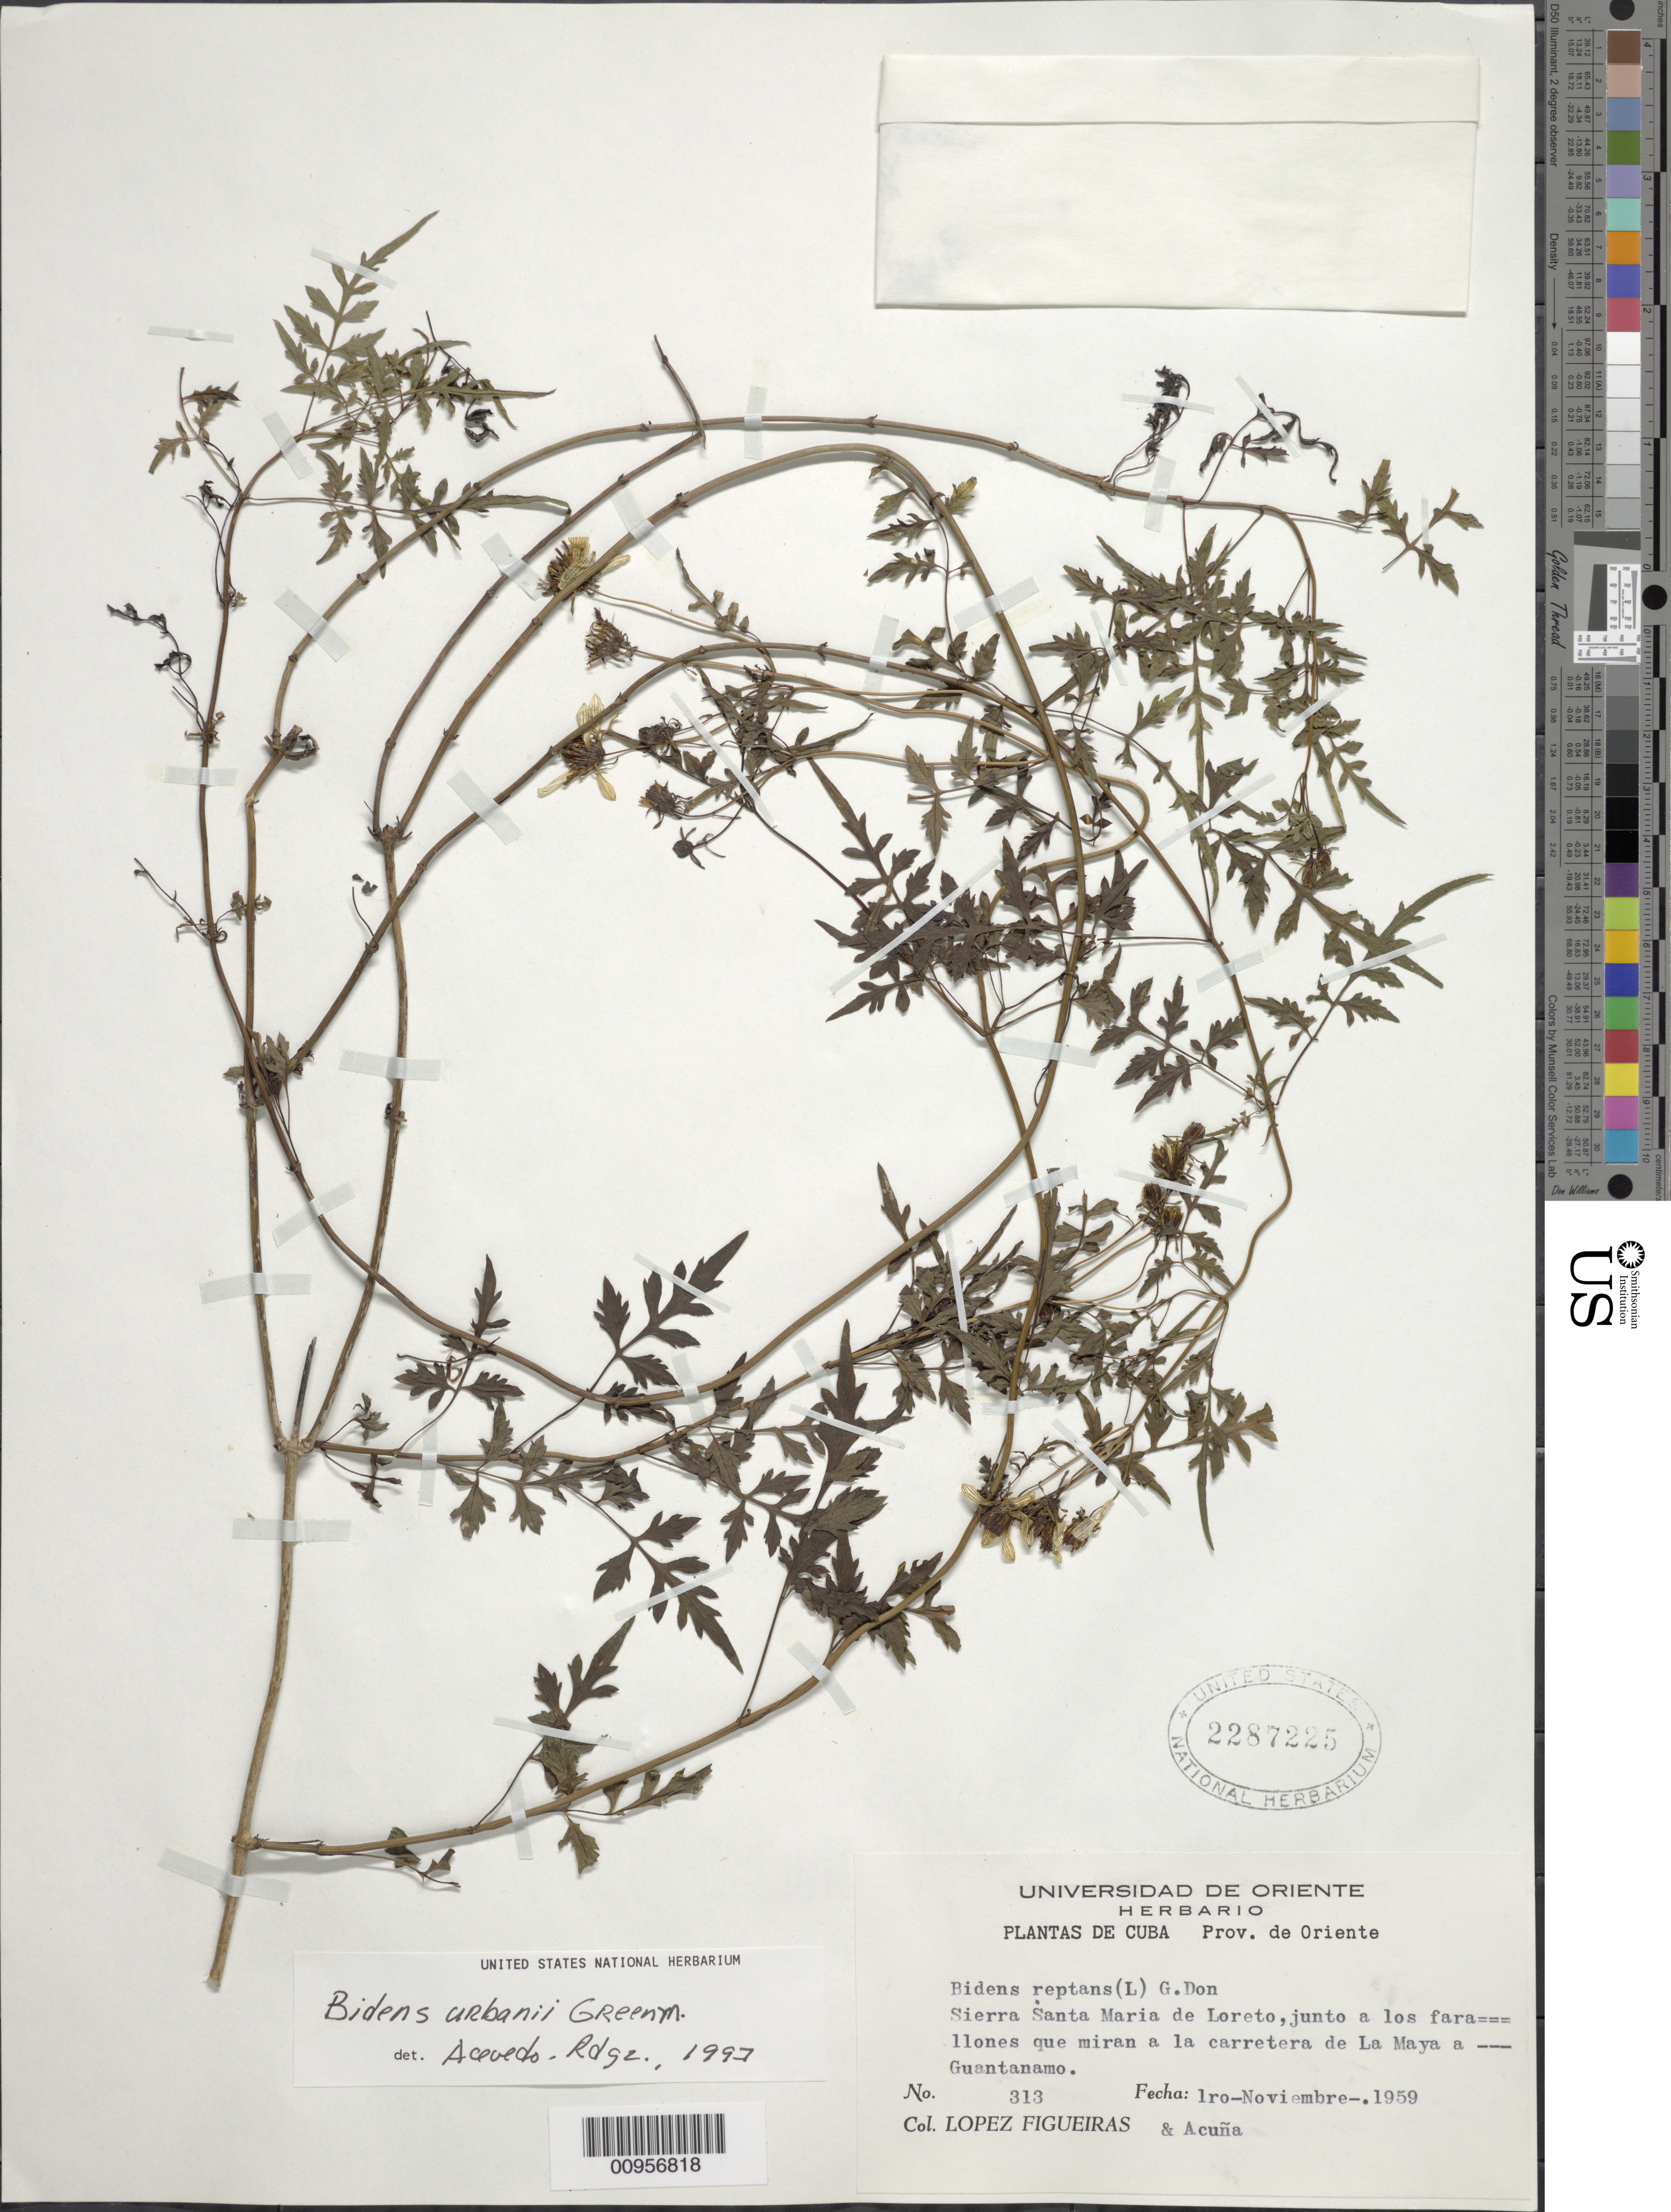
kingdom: Plantae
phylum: Tracheophyta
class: Magnoliopsida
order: Asterales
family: Asteraceae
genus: Bidens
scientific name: Bidens urbanii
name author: Greenm.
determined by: Acevedo-Rodríguez, P., (BOT), Smithsonian Institution - National Museum of Natural History (UNITED STATES)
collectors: M. López Figueiras & Acuña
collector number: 313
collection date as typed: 01 Nov 1959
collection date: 1959-11-01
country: Cuba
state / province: Guantanamo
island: Cuba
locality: Sierra Santa Maria de Loreto, junto a los fara llones que miran a la carretera de La Maya a Guantánamo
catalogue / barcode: US 2287225